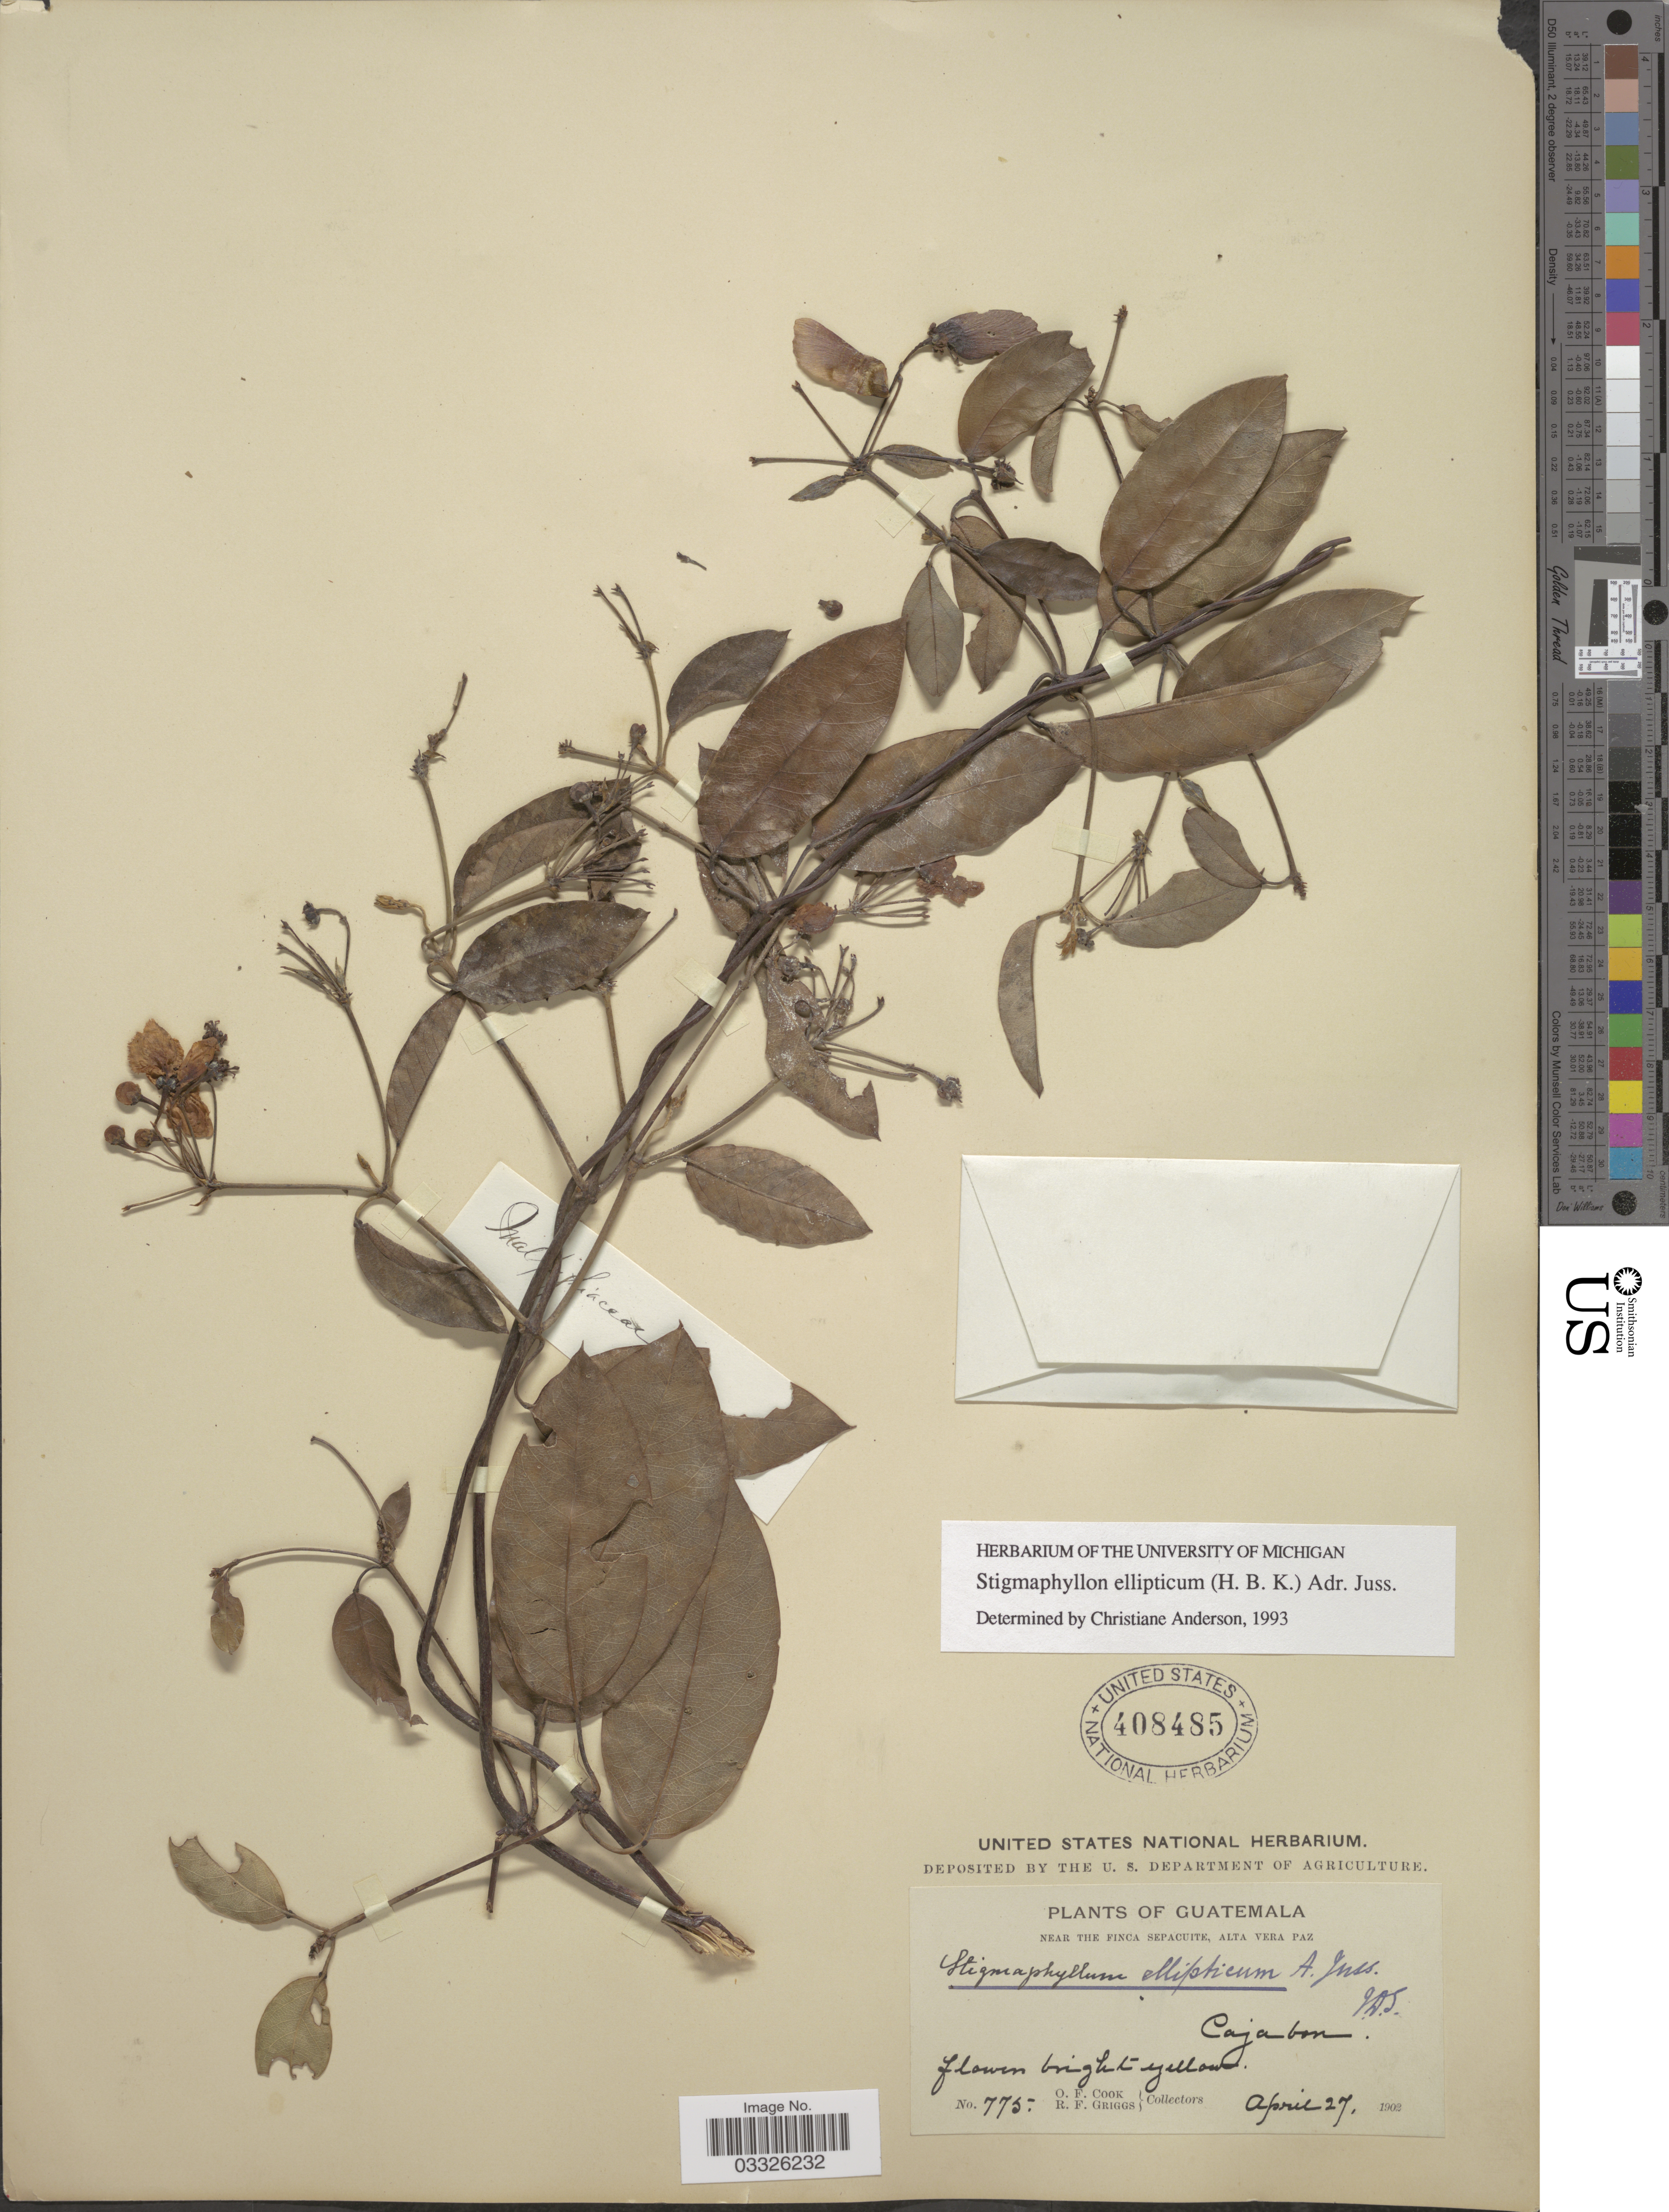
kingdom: Plantae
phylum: Tracheophyta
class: Magnoliopsida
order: Malpighiales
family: Malpighiaceae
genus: Stigmaphyllon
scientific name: Stigmaphyllon ellipticum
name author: (Kunth) A. Juss.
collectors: O. F. Cook & R. F. Griggs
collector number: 775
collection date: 1902-04-27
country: Guatemala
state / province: Alta Verapaz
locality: Near the Finca Sepacuite, Alta Vera Paz. Cajabon. [unsure placement]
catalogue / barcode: US 408485